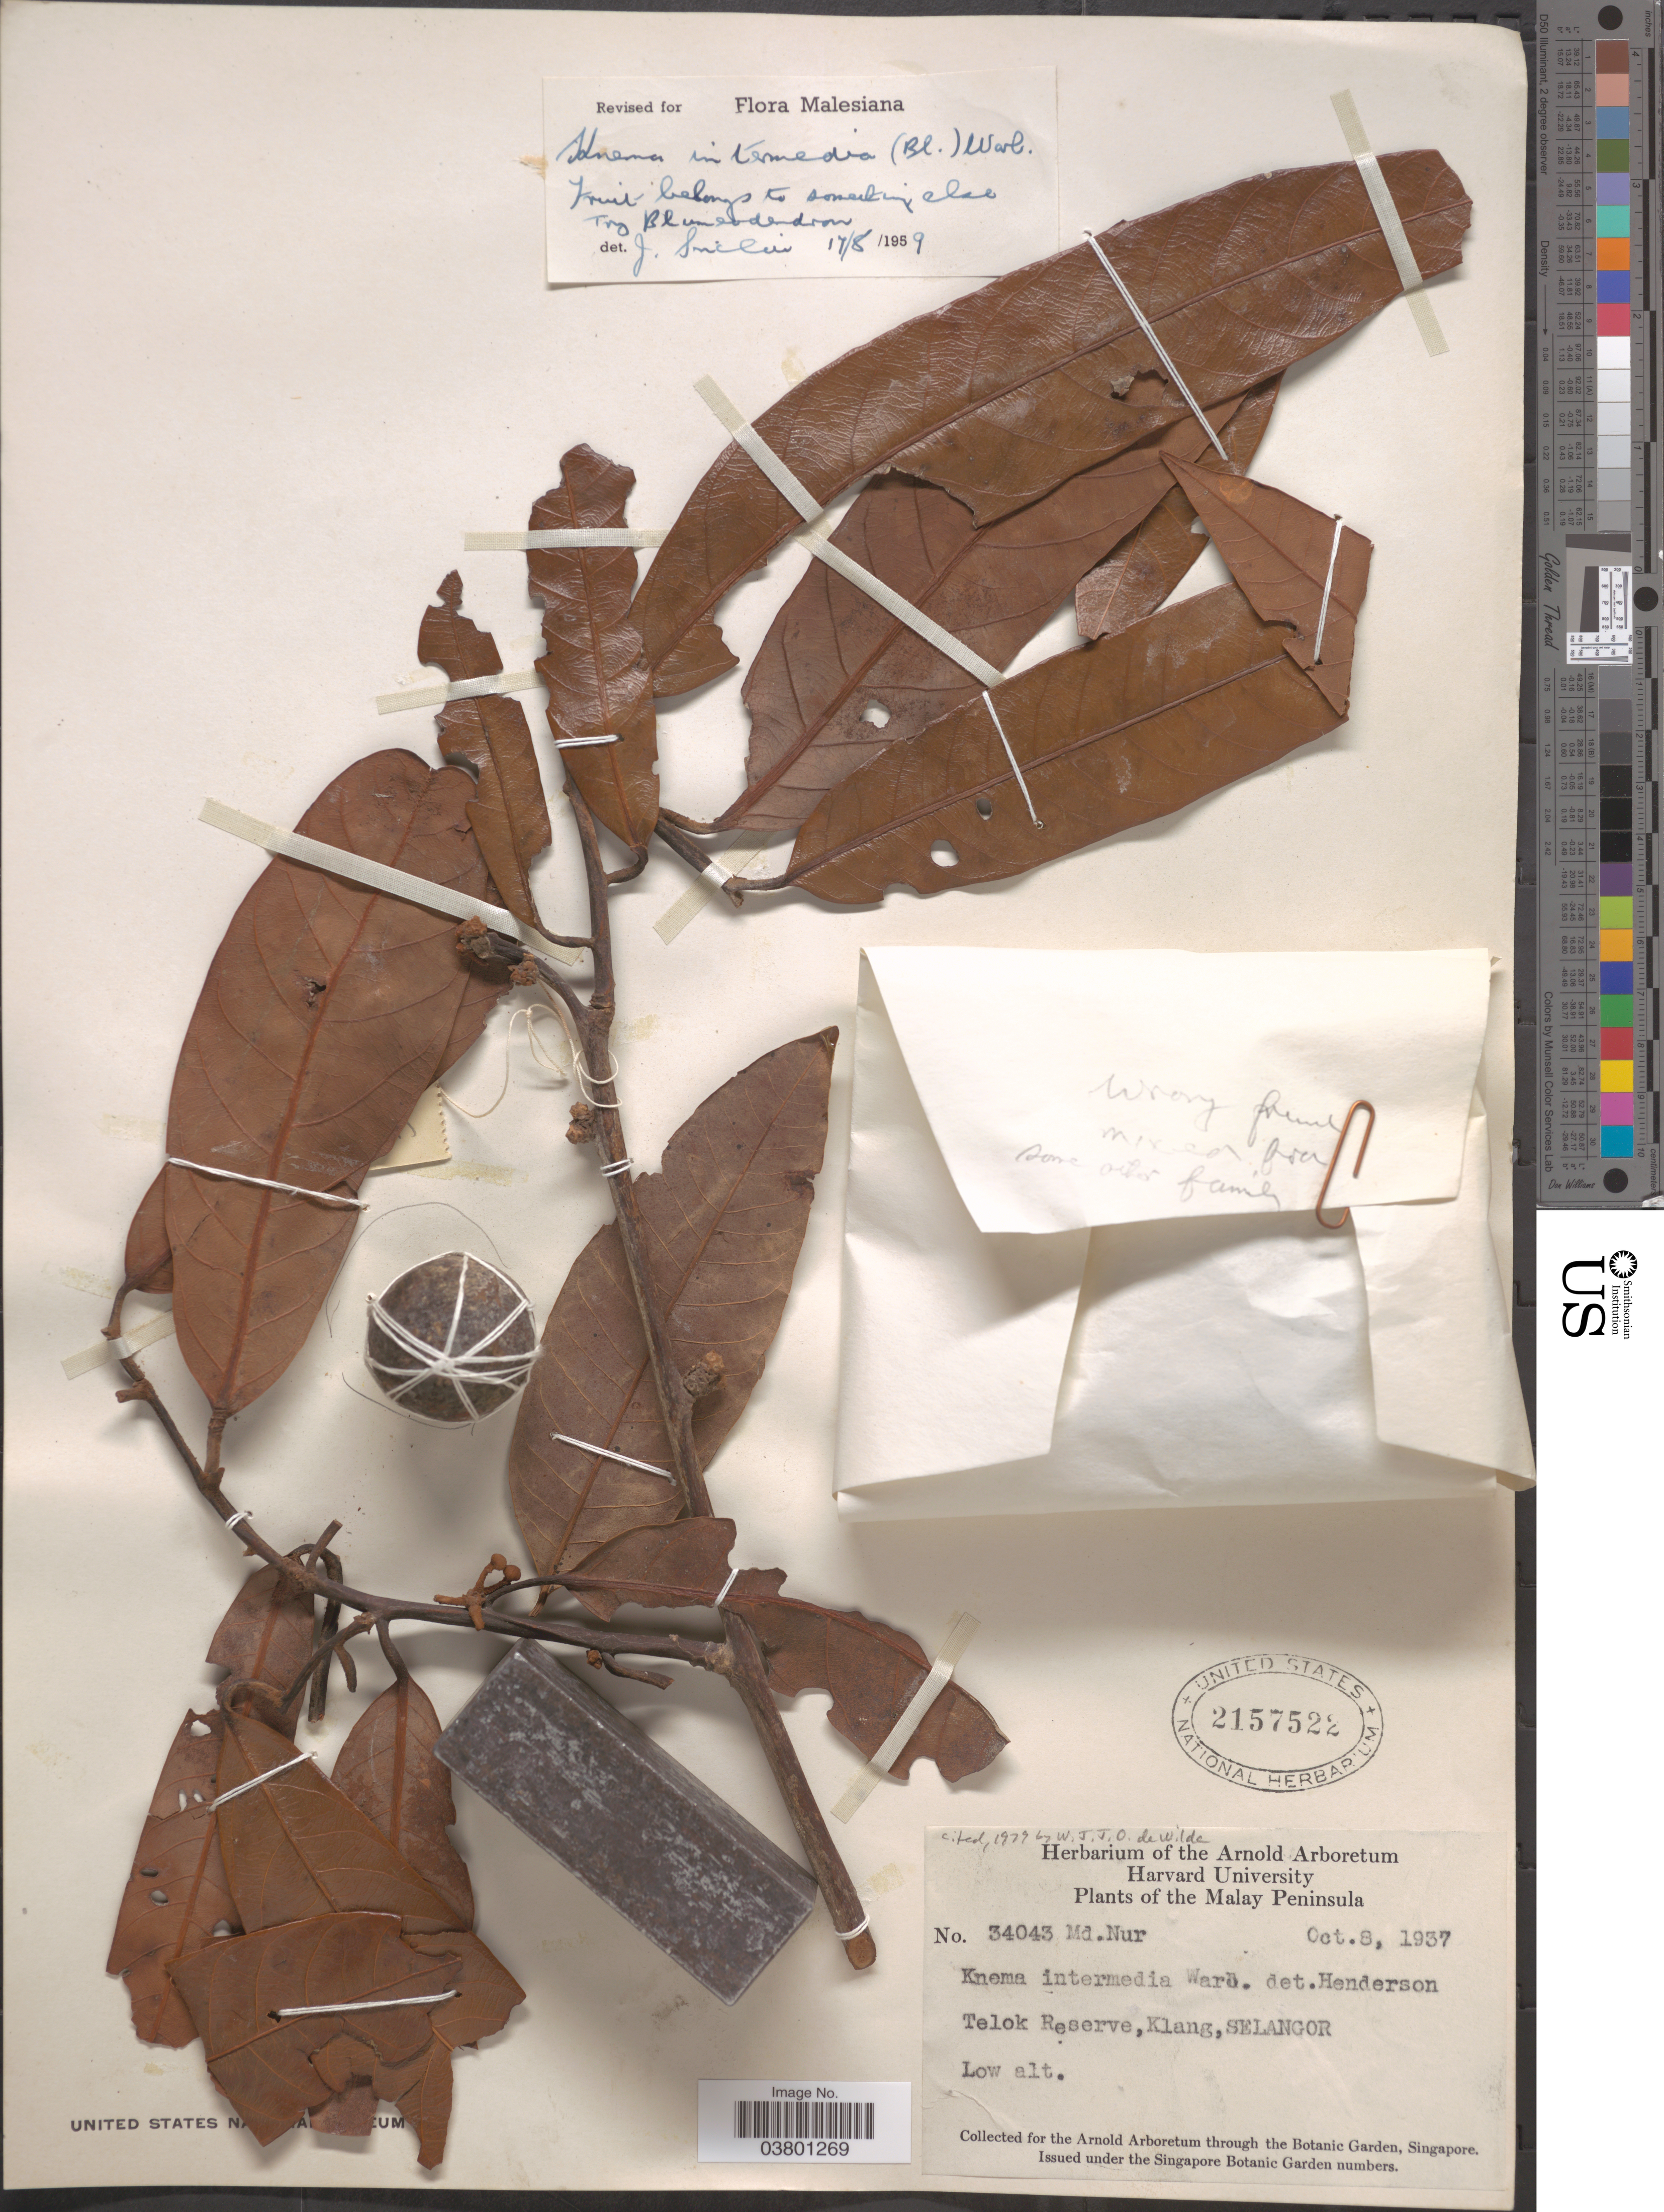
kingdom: Plantae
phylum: Tracheophyta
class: Magnoliopsida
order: Magnoliales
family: Myristicaceae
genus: Knema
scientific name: Knema intermedia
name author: (Blume) Warb.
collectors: M. Nur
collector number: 34043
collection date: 1937-10-08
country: Malaysia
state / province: Selangor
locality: Malay Peninsula. Telok Reserve,Klang,Selangor.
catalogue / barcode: US 2157522